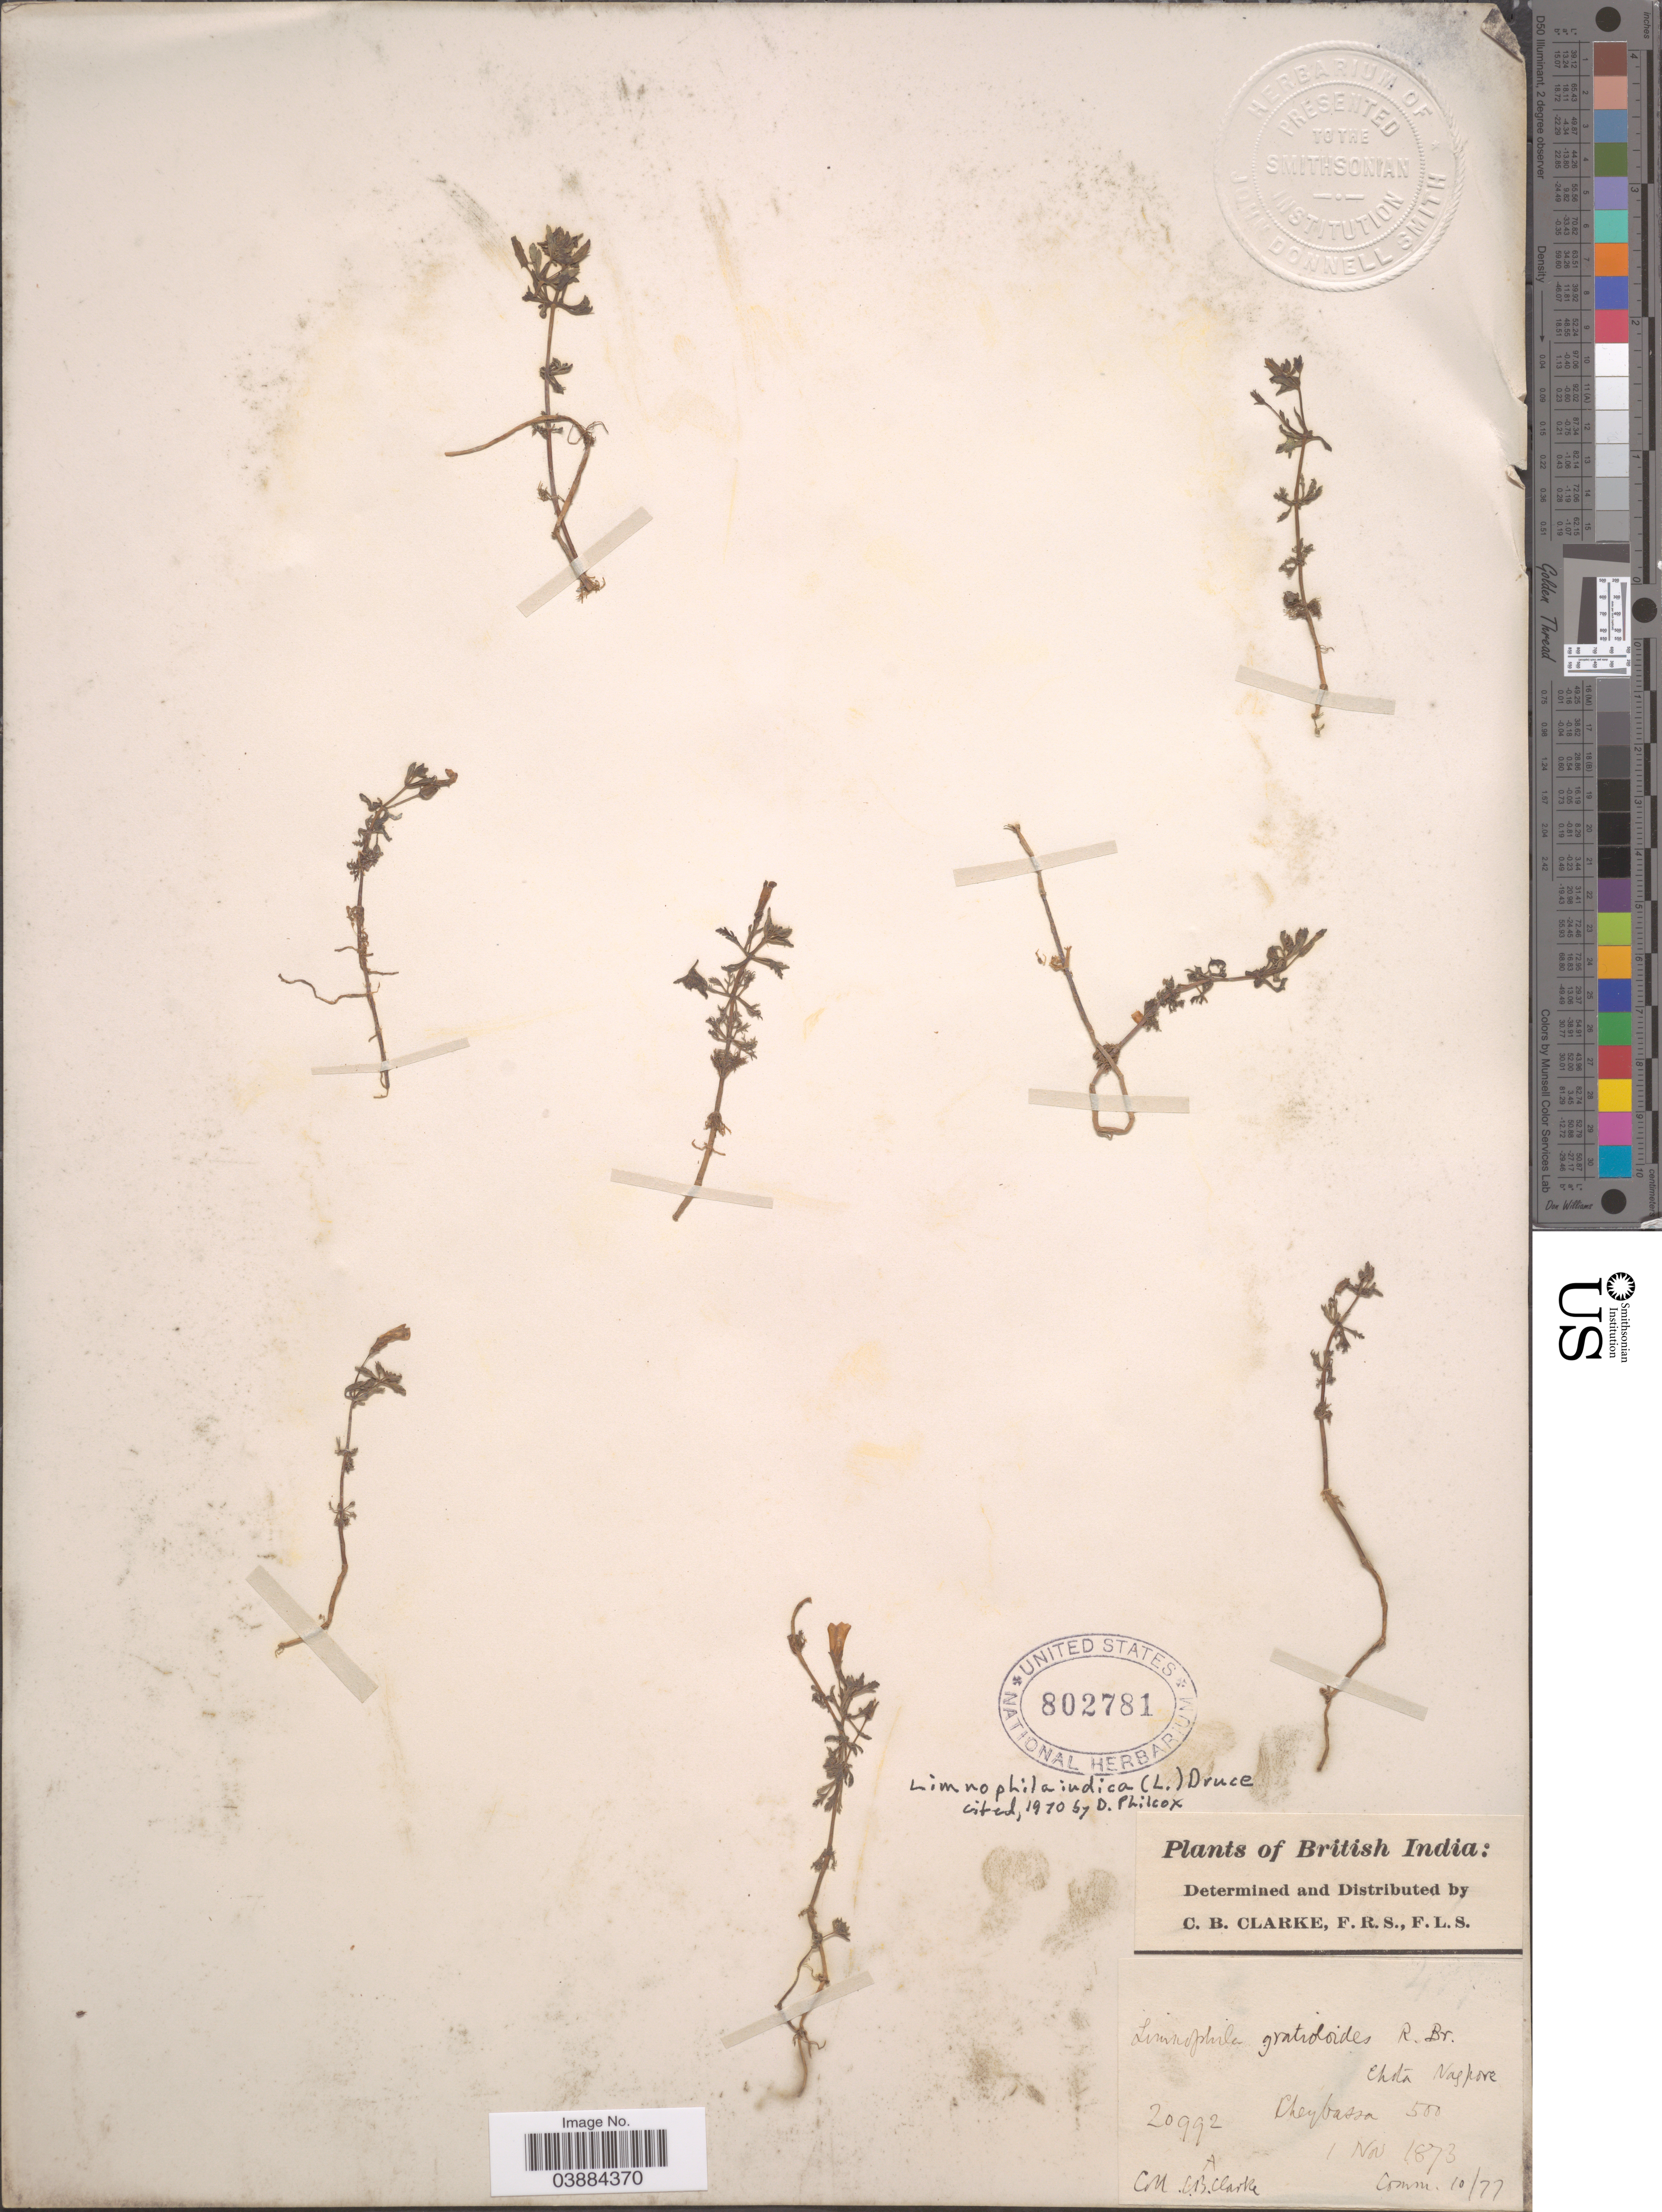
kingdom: Plantae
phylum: Tracheophyta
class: Magnoliopsida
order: Lamiales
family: Plantaginaceae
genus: Limnophila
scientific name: Limnophila indica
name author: (L.) Druce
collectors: C. B. Clarke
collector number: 20992A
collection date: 1873-11-01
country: India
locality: British India. Chota Nagpore. Cheybassa.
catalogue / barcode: US 802781